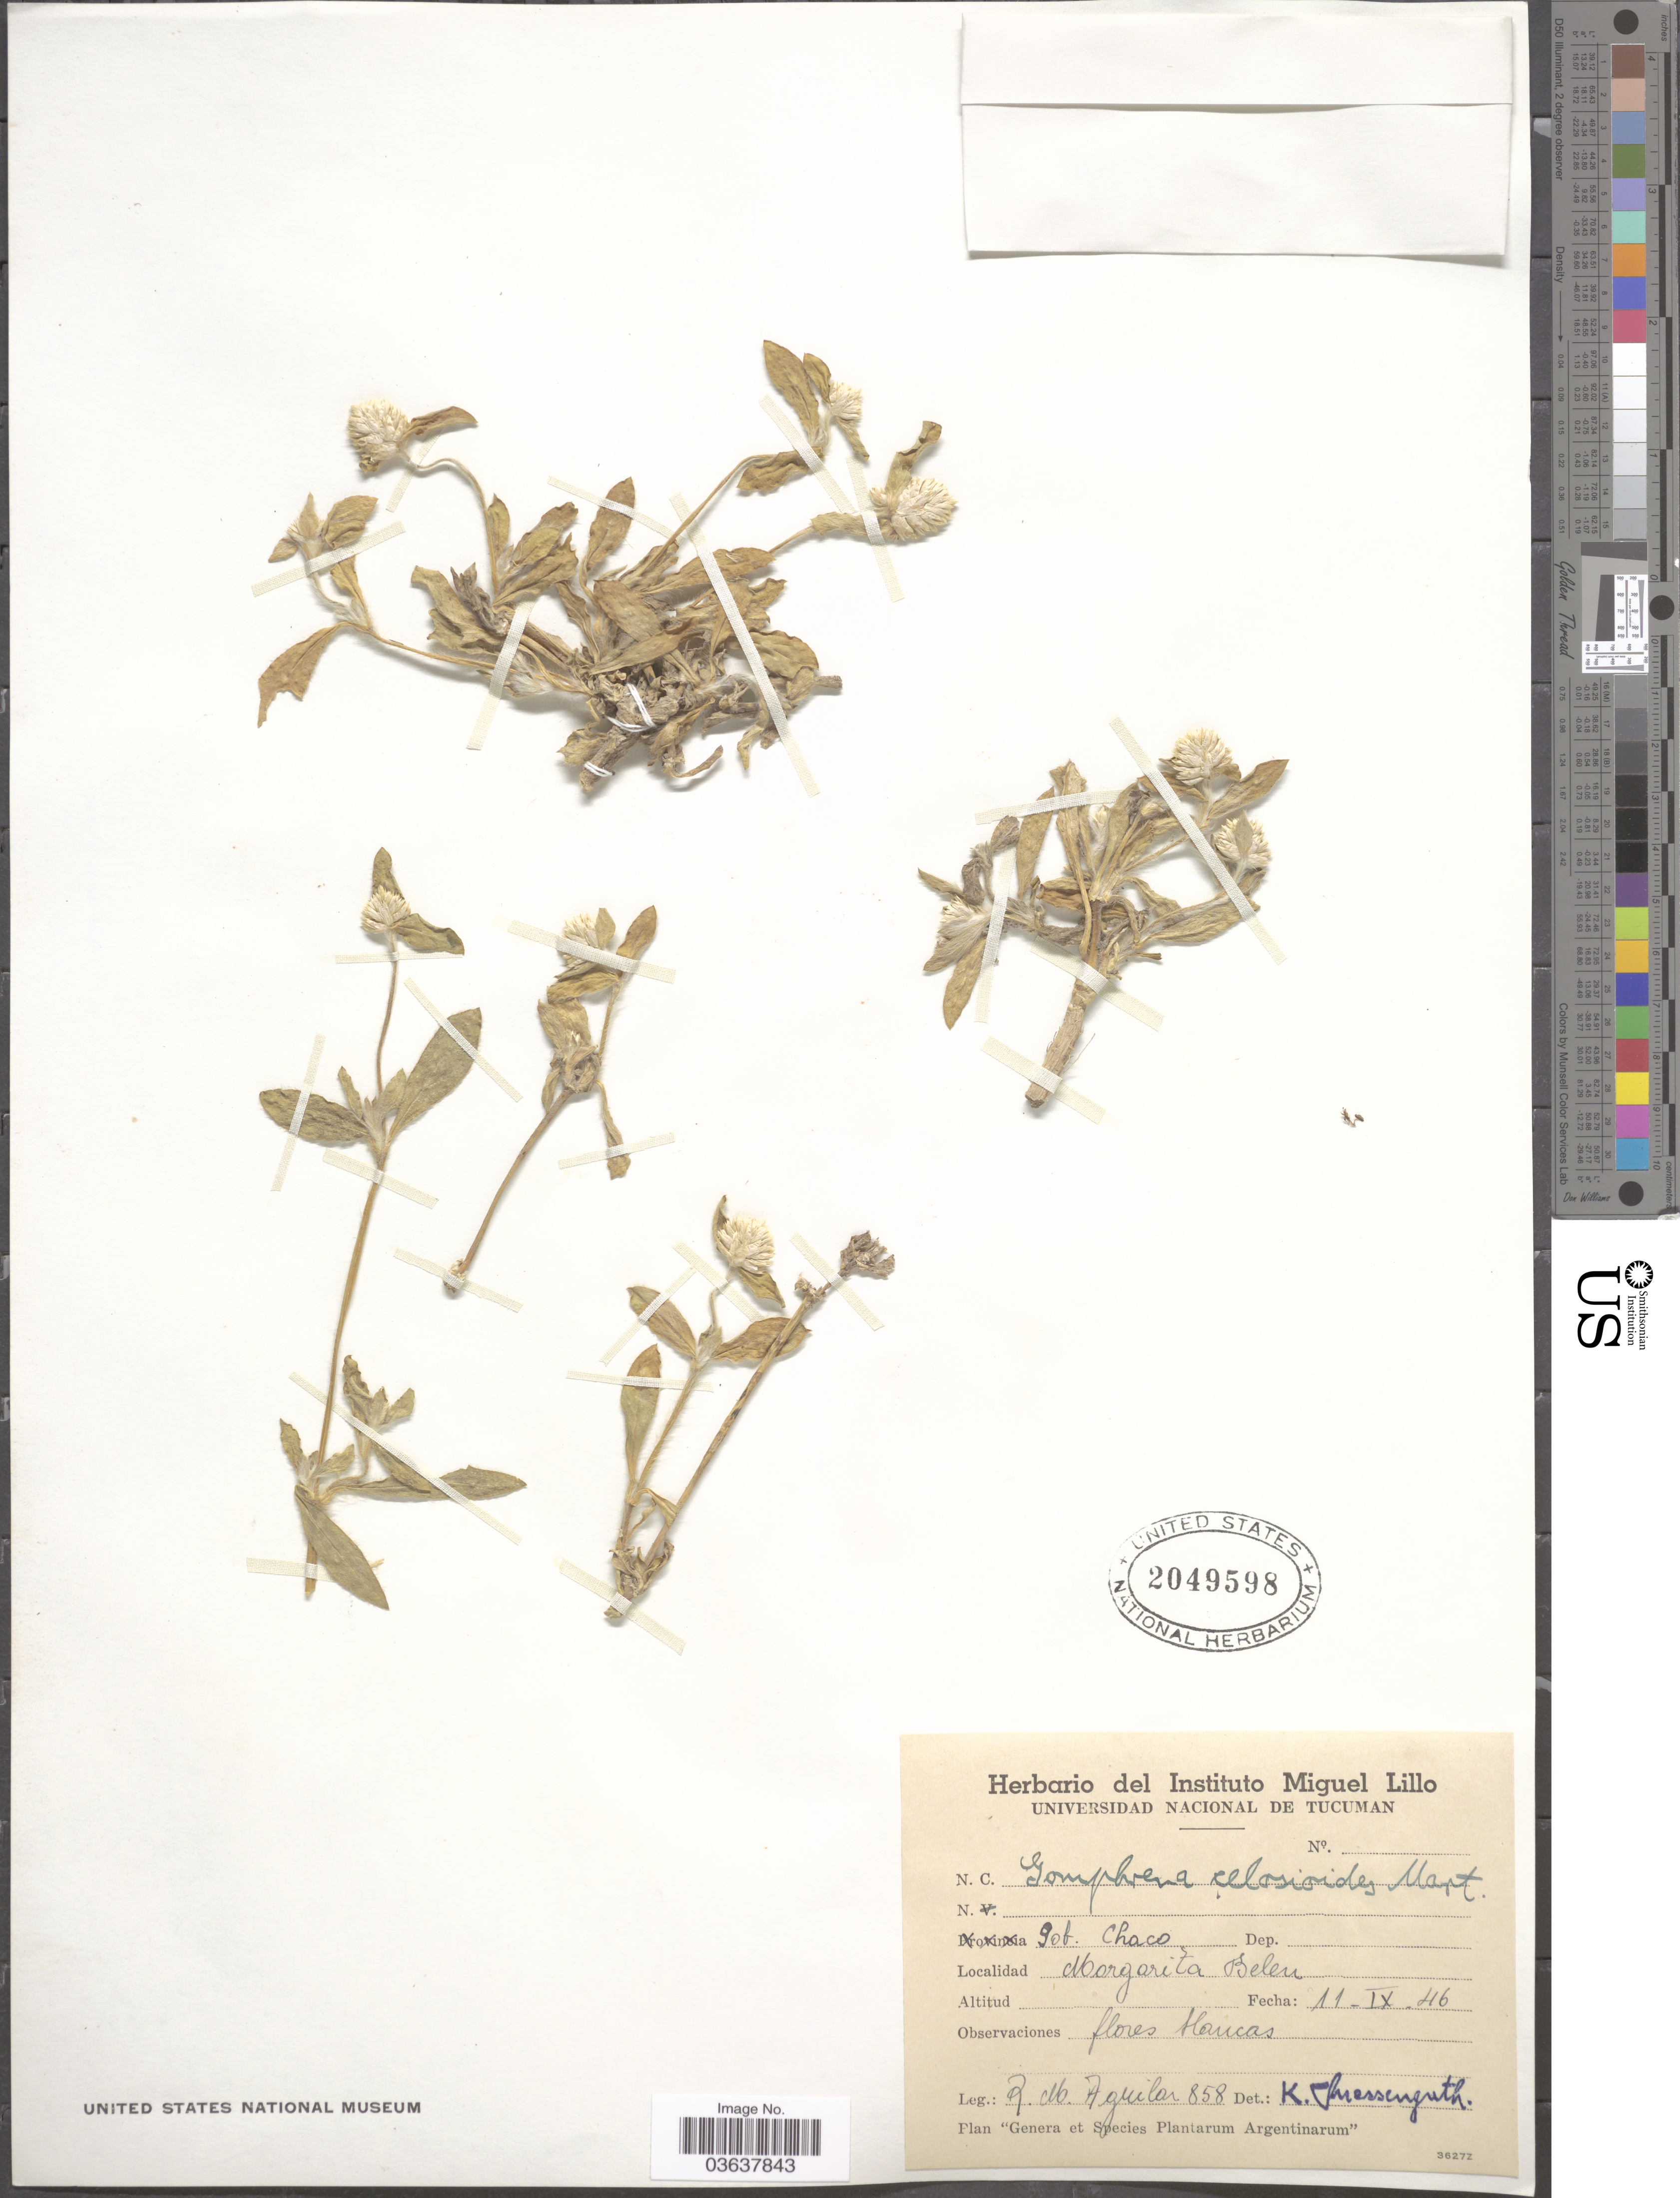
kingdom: Plantae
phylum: Tracheophyta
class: Magnoliopsida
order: Caryophyllales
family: Amaranthaceae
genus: Gomphrena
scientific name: Gomphrena celosioides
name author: Mart.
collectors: R. Aguilar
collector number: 858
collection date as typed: Transcribed d/m/y: 11/9/46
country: Argentina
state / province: Chaco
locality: Gob. Chaco. Margarita Belen.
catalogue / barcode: US 2049598